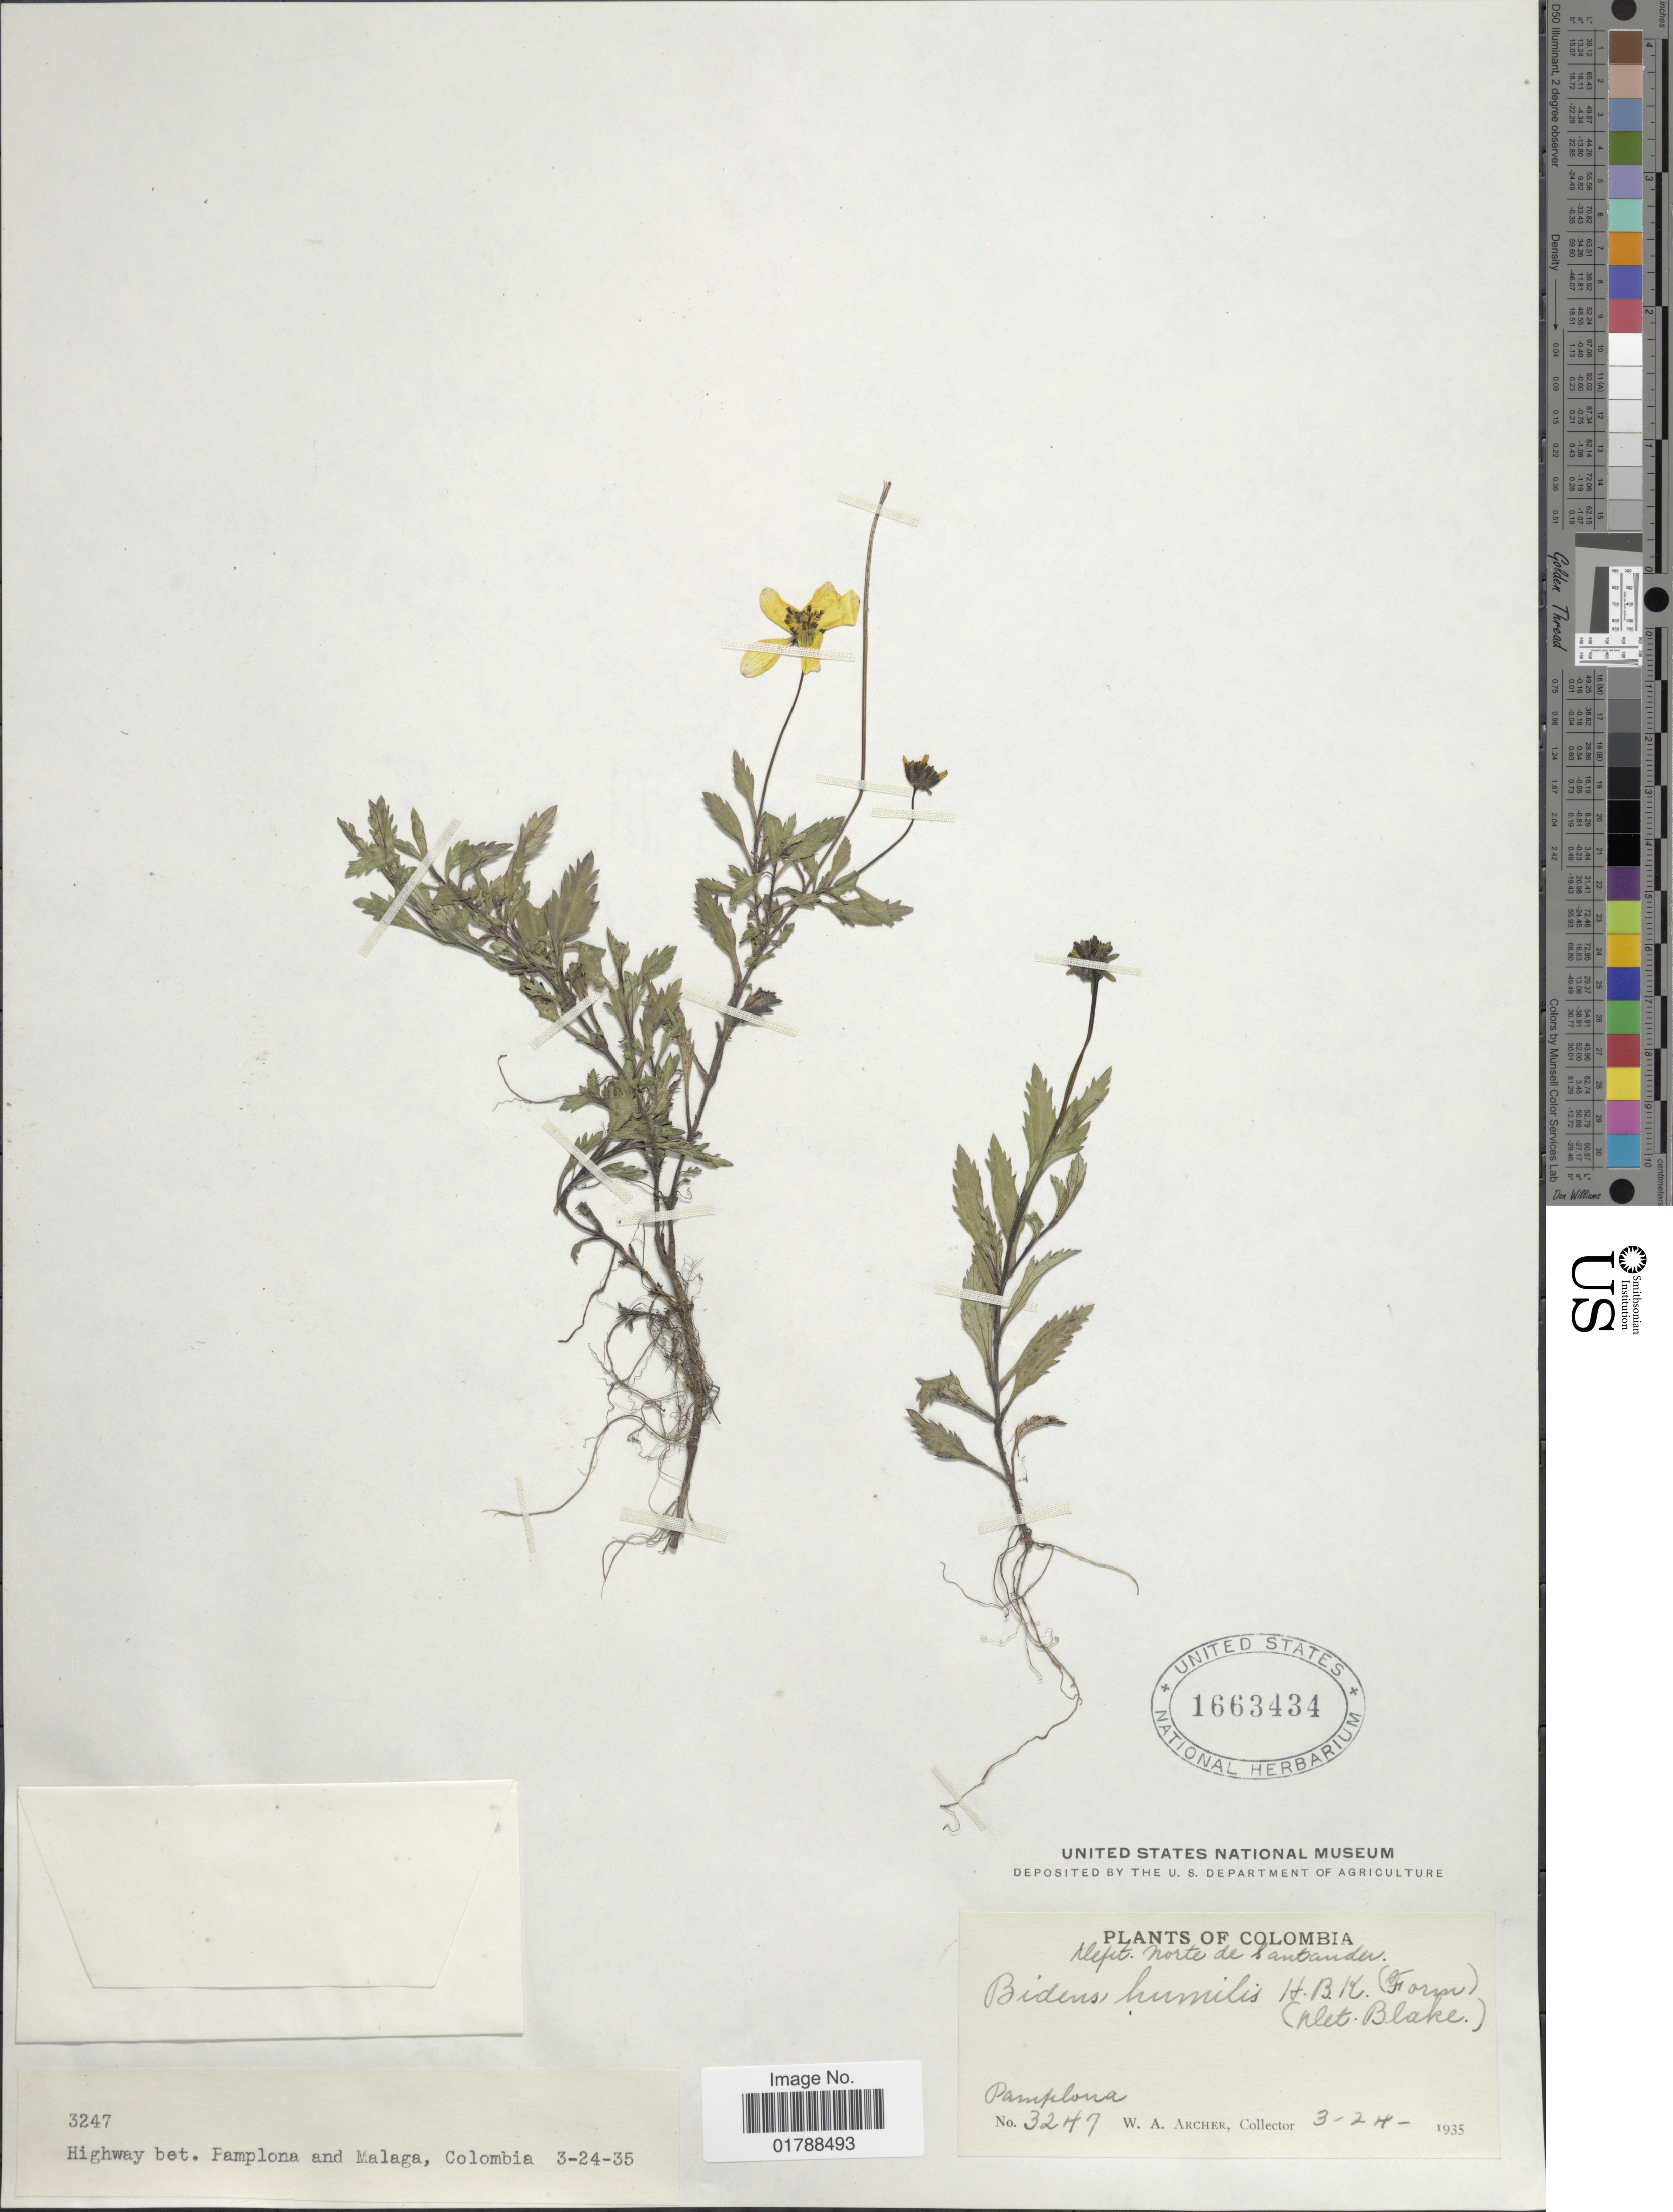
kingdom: Plantae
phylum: Tracheophyta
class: Magnoliopsida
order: Asterales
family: Asteraceae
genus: Bidens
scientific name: Bidens humilis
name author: Kunth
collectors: W. A. Archer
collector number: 3247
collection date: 1935-03-24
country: Colombia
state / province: Norte de Santander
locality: Pamplona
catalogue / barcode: US 1663434